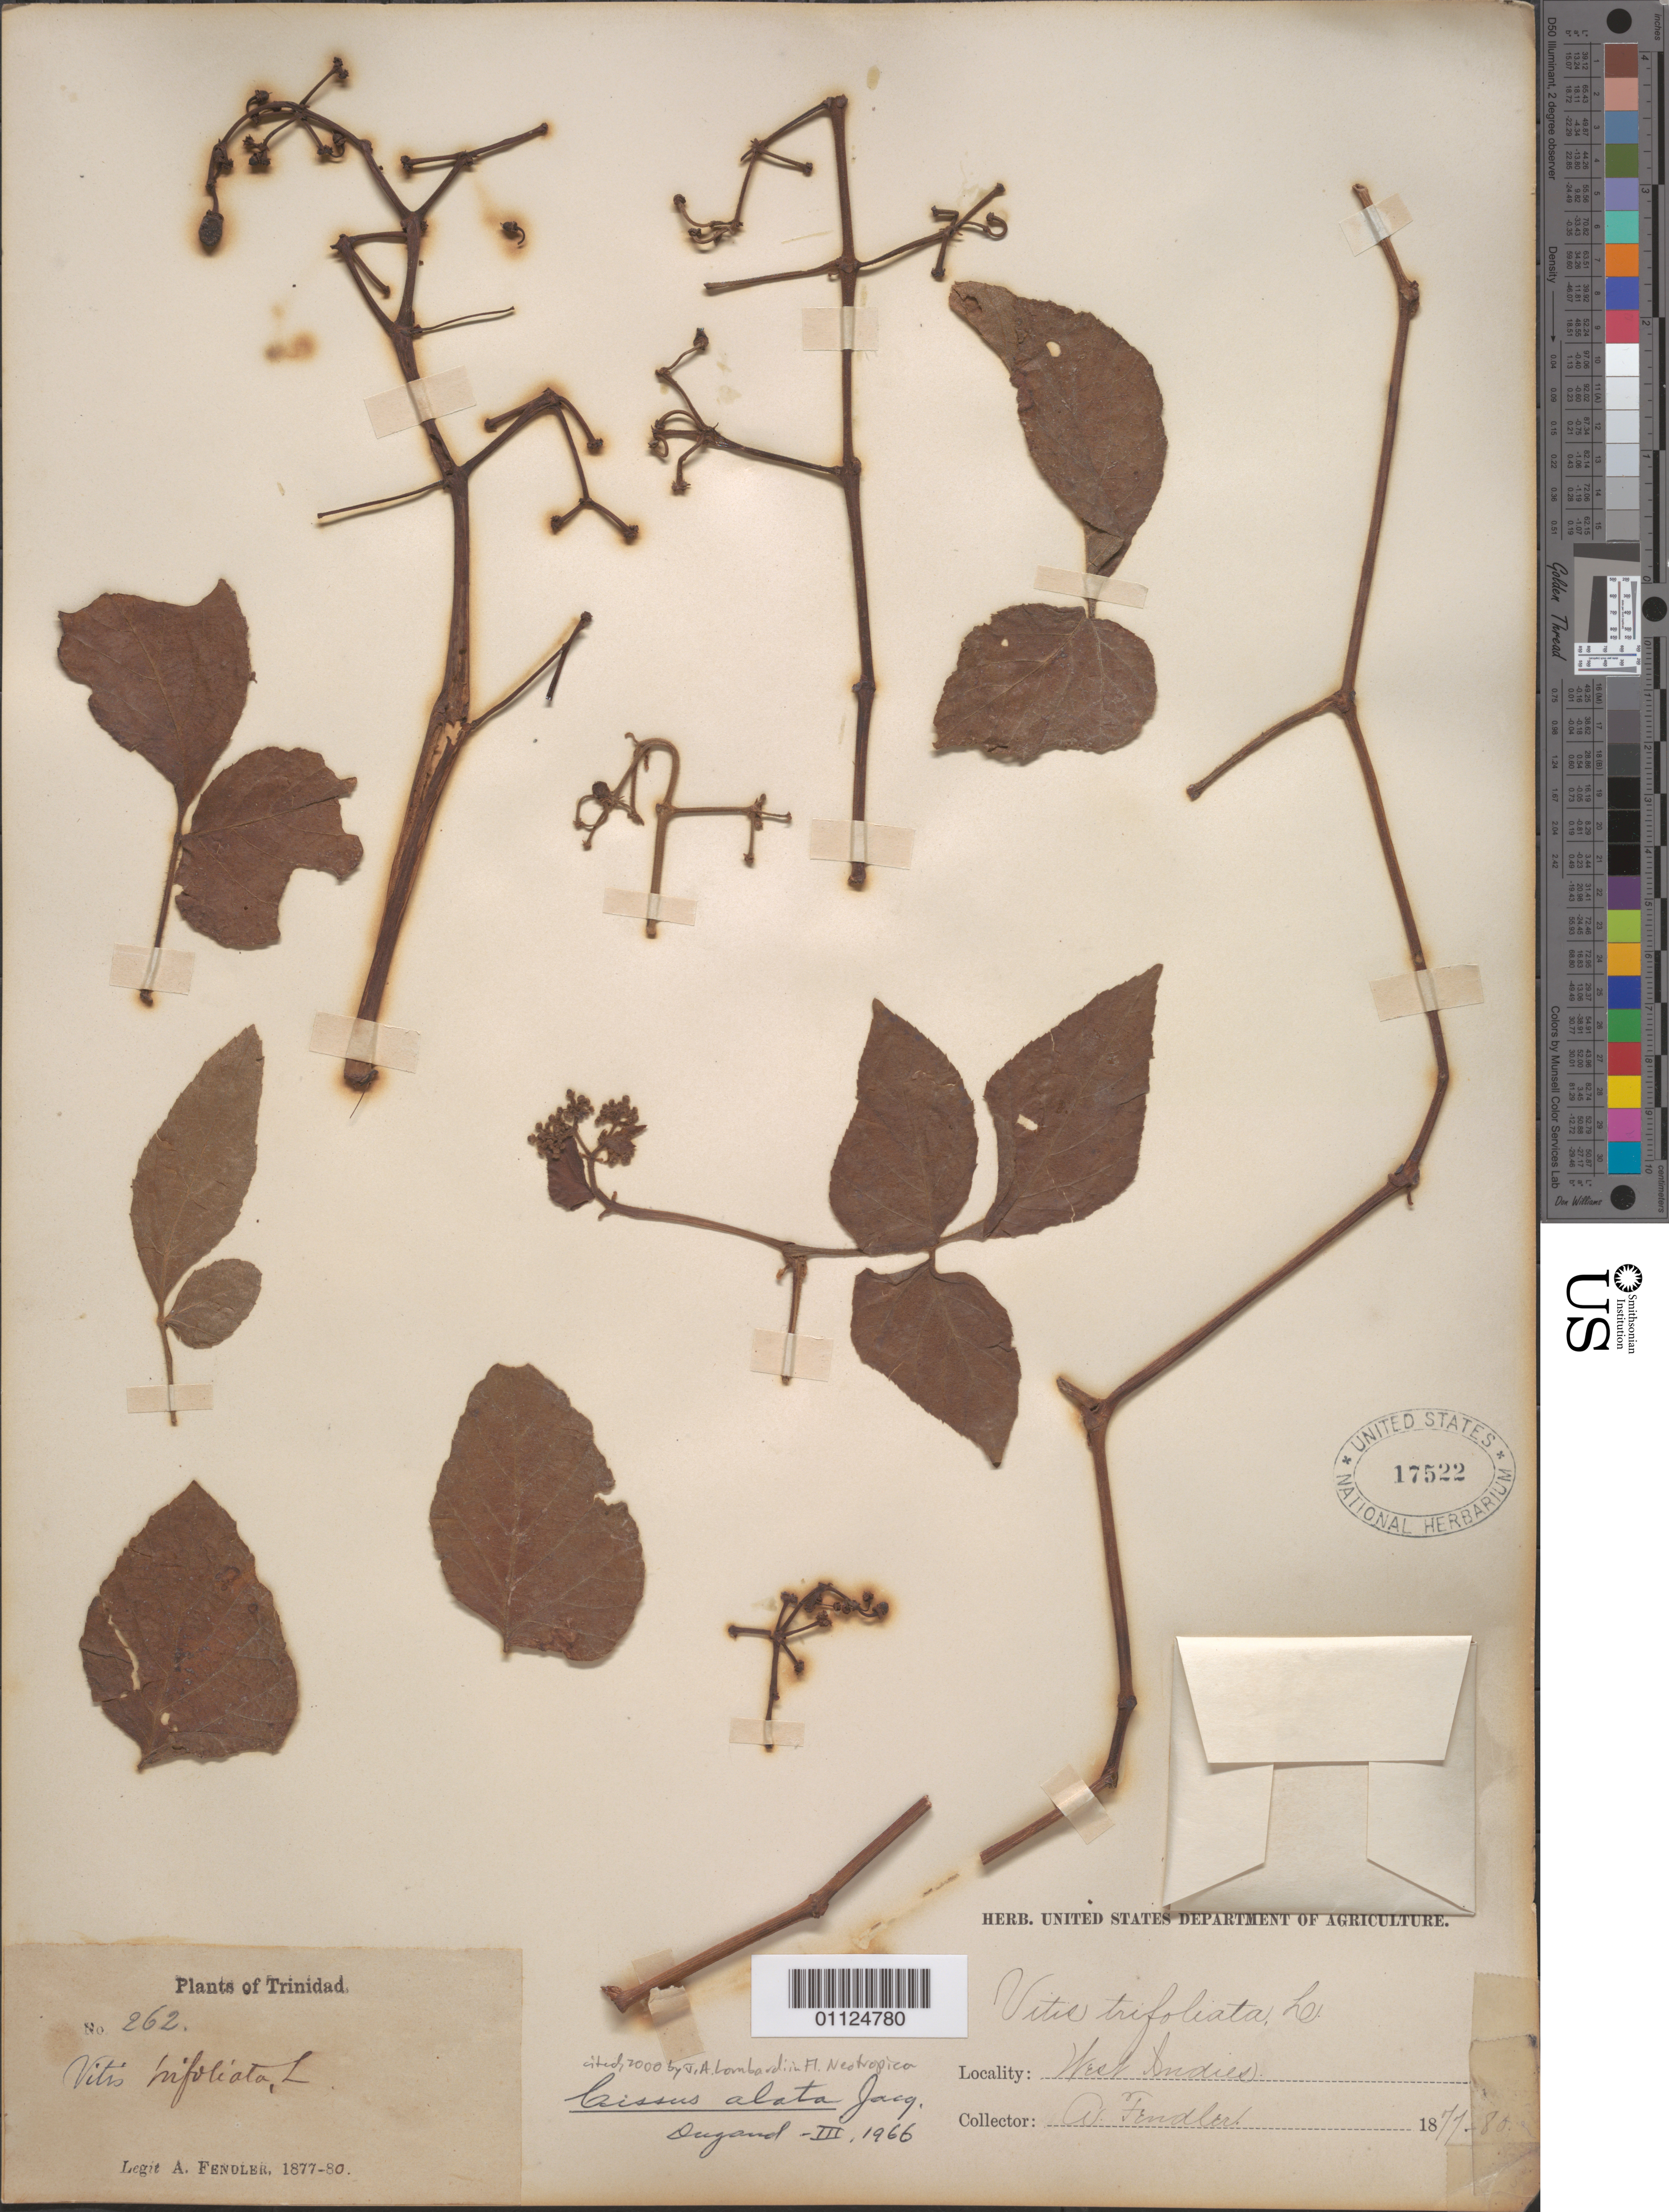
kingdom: Plantae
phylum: Tracheophyta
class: Magnoliopsida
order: Vitales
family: Vitaceae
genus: Cissus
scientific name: Cissus alata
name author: Jacq.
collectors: A. Fendler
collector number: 262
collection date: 1877/1880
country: Trinidad and Tobago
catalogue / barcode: US 17522